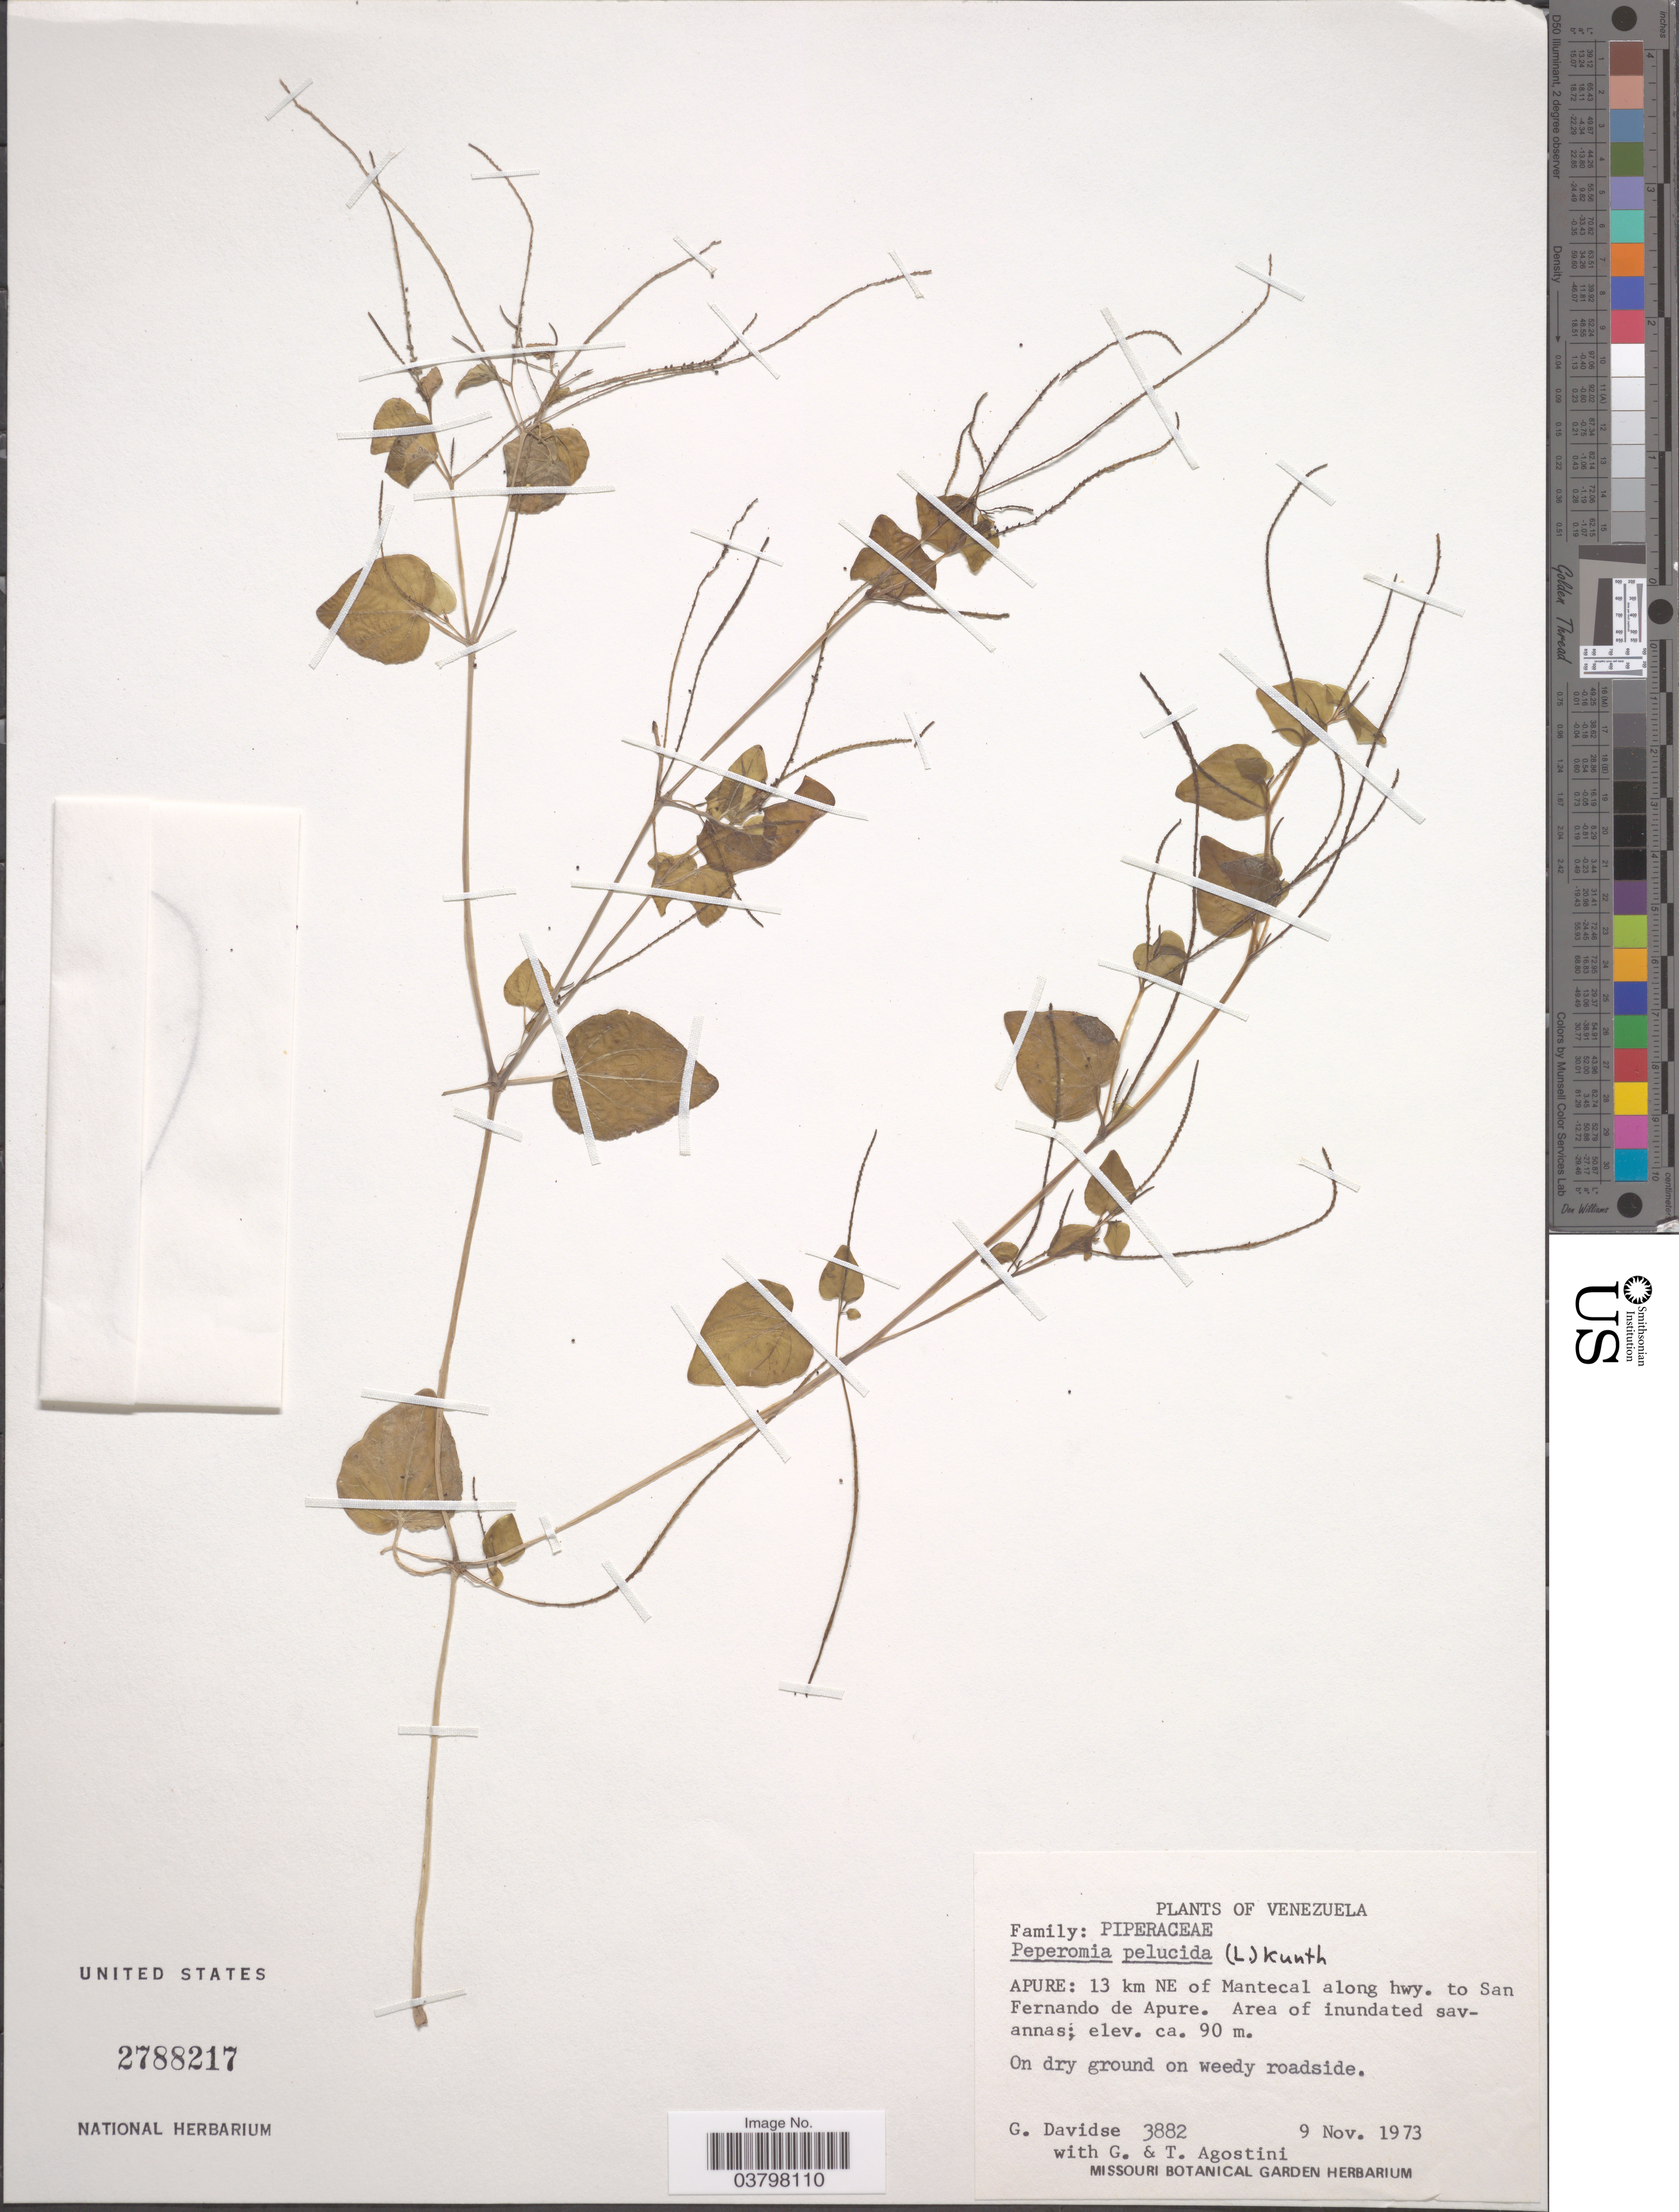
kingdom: Plantae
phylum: Tracheophyta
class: Magnoliopsida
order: Piperales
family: Piperaceae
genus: Peperomia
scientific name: Peperomia pellucida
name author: (L.) Kunth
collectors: G. Davidse, G. Agostini & T. Agostini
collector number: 3882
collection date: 1973-11-09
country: Venezuela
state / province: Apure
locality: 13 km NE of Mantecal along hwy. to San Fernando de Apure. Area of inundated savannas.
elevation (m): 90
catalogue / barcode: US 2788217